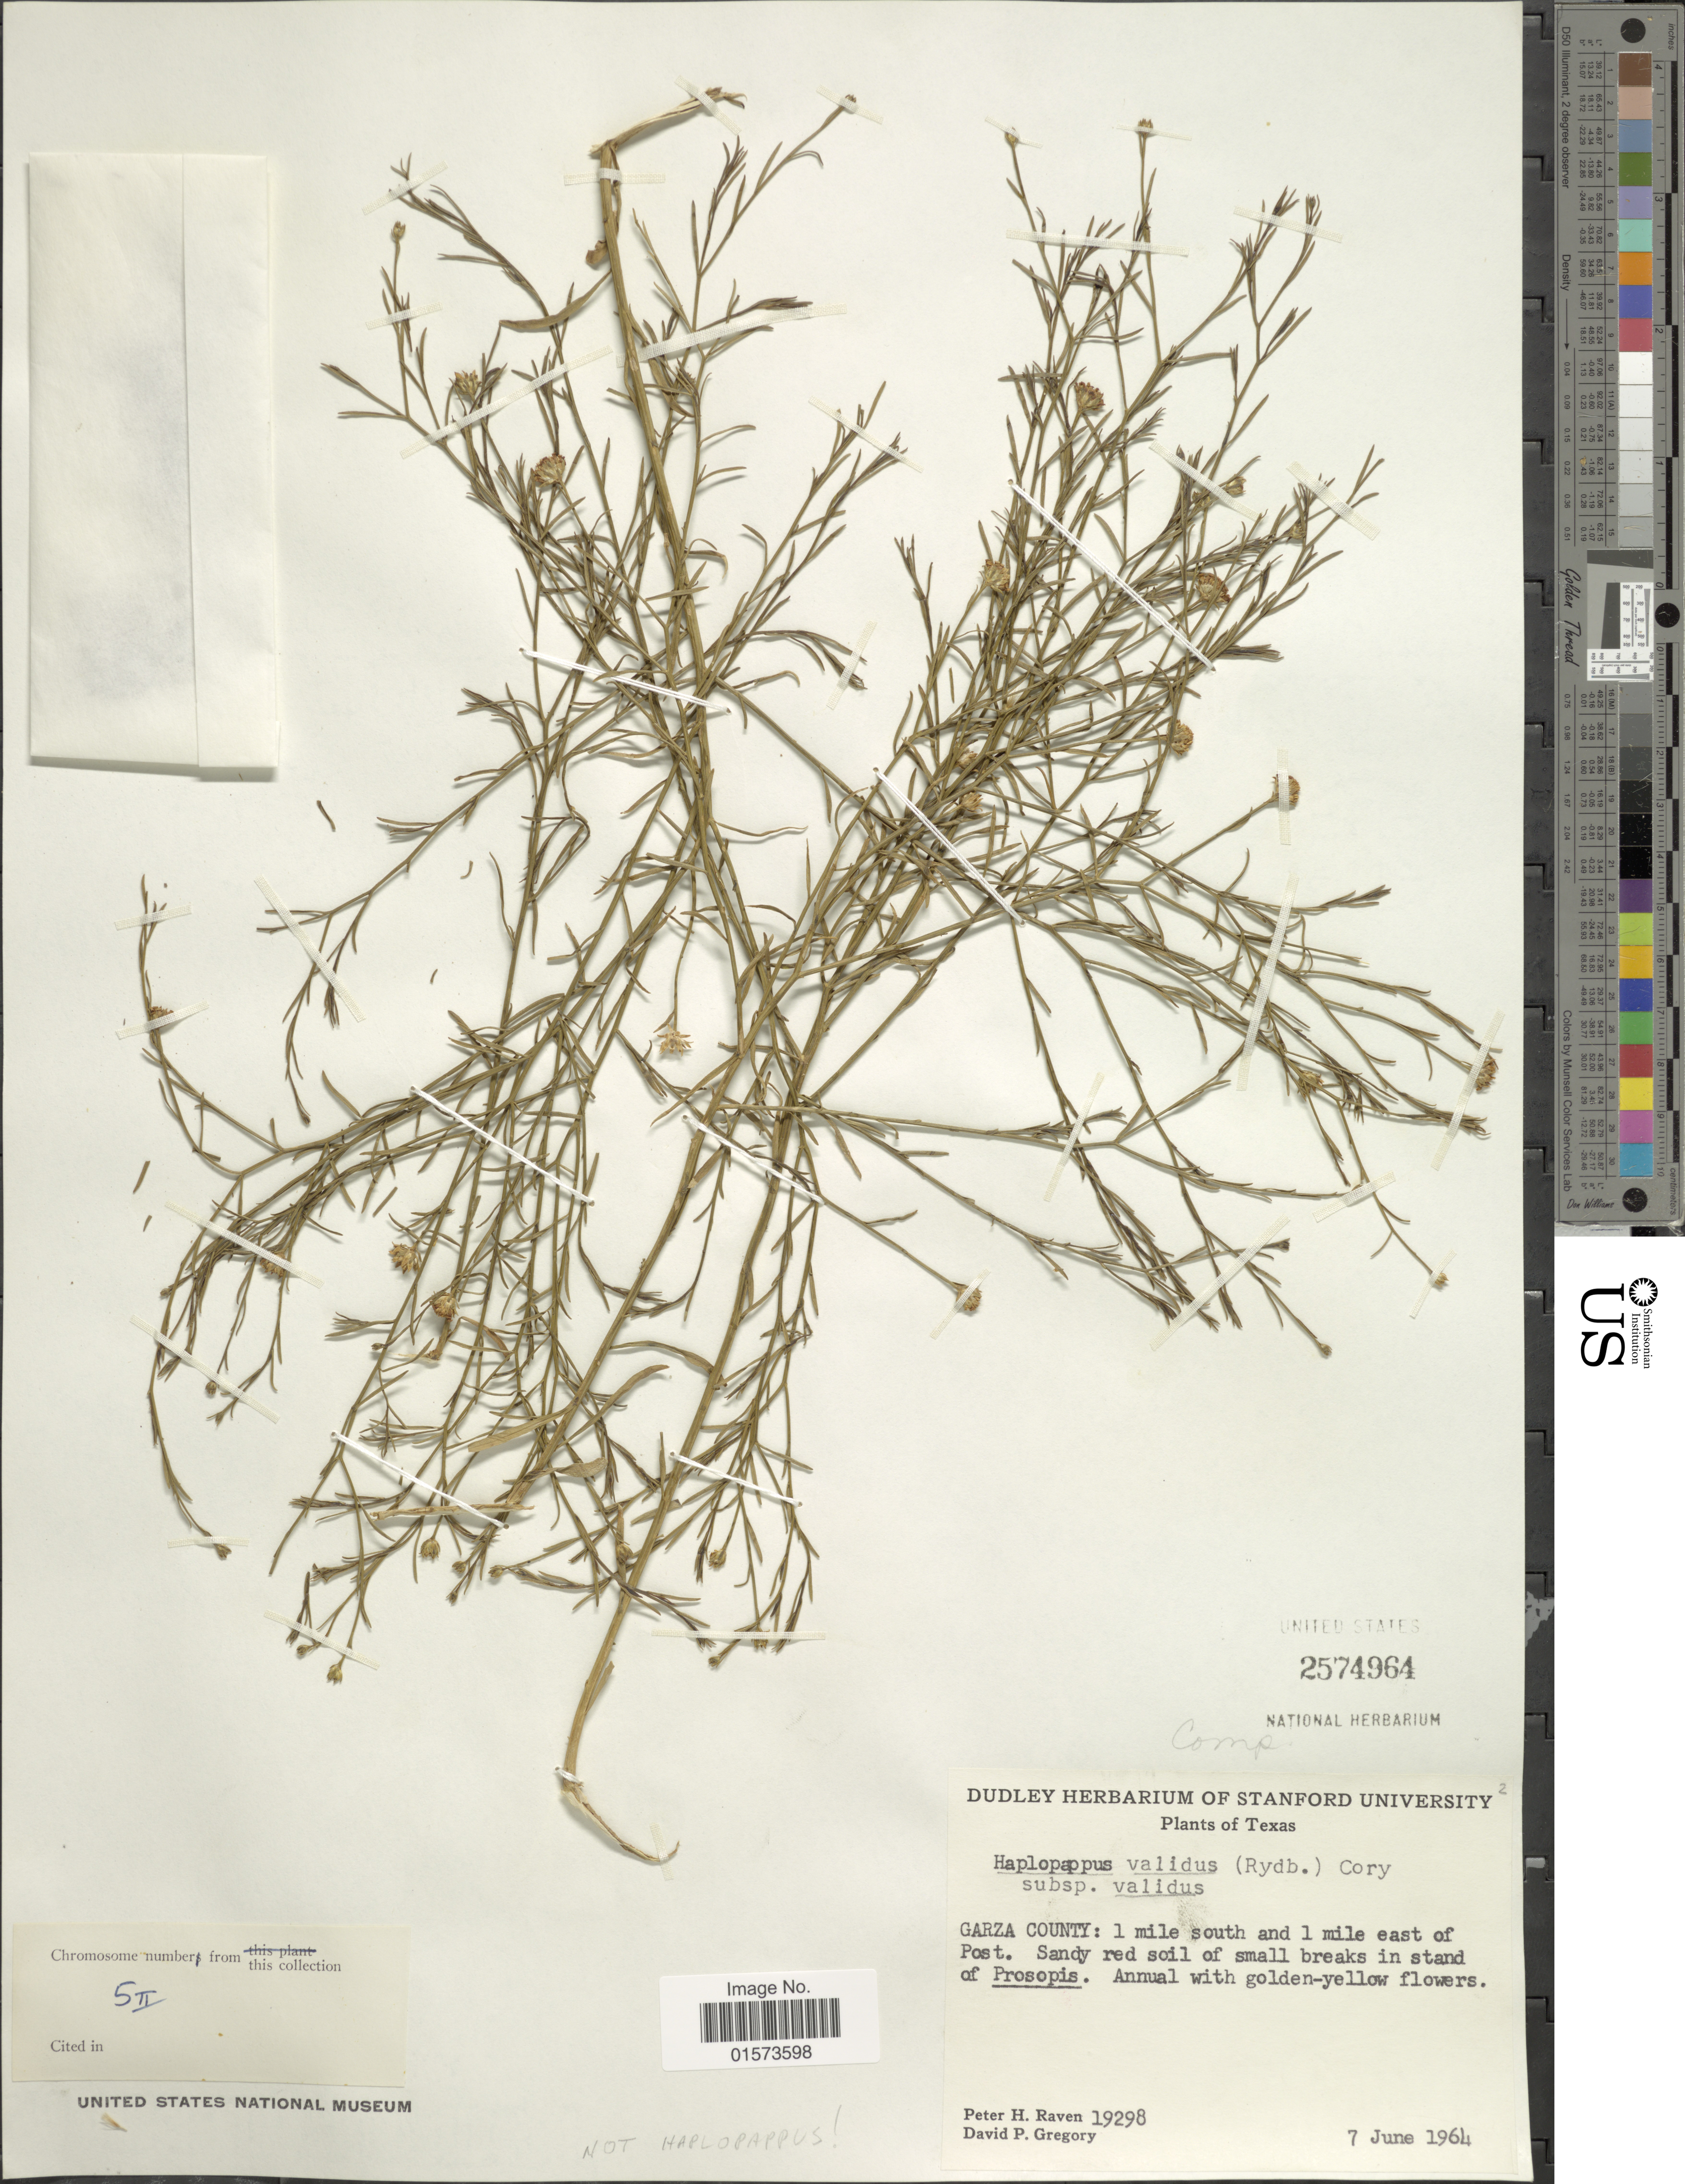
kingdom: Plantae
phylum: Tracheophyta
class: Magnoliopsida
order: Asterales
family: Asteraceae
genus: Croptilon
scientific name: Croptilon validum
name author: (Rydb.) Cory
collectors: P. Raven & D. Gregory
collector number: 19298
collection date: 1964-06-07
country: United States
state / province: Texas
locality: Garza County: 1 mile south and 1 mile east of Post, sandy red soil of small breaks in stand of Prosopis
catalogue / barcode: US 2574964